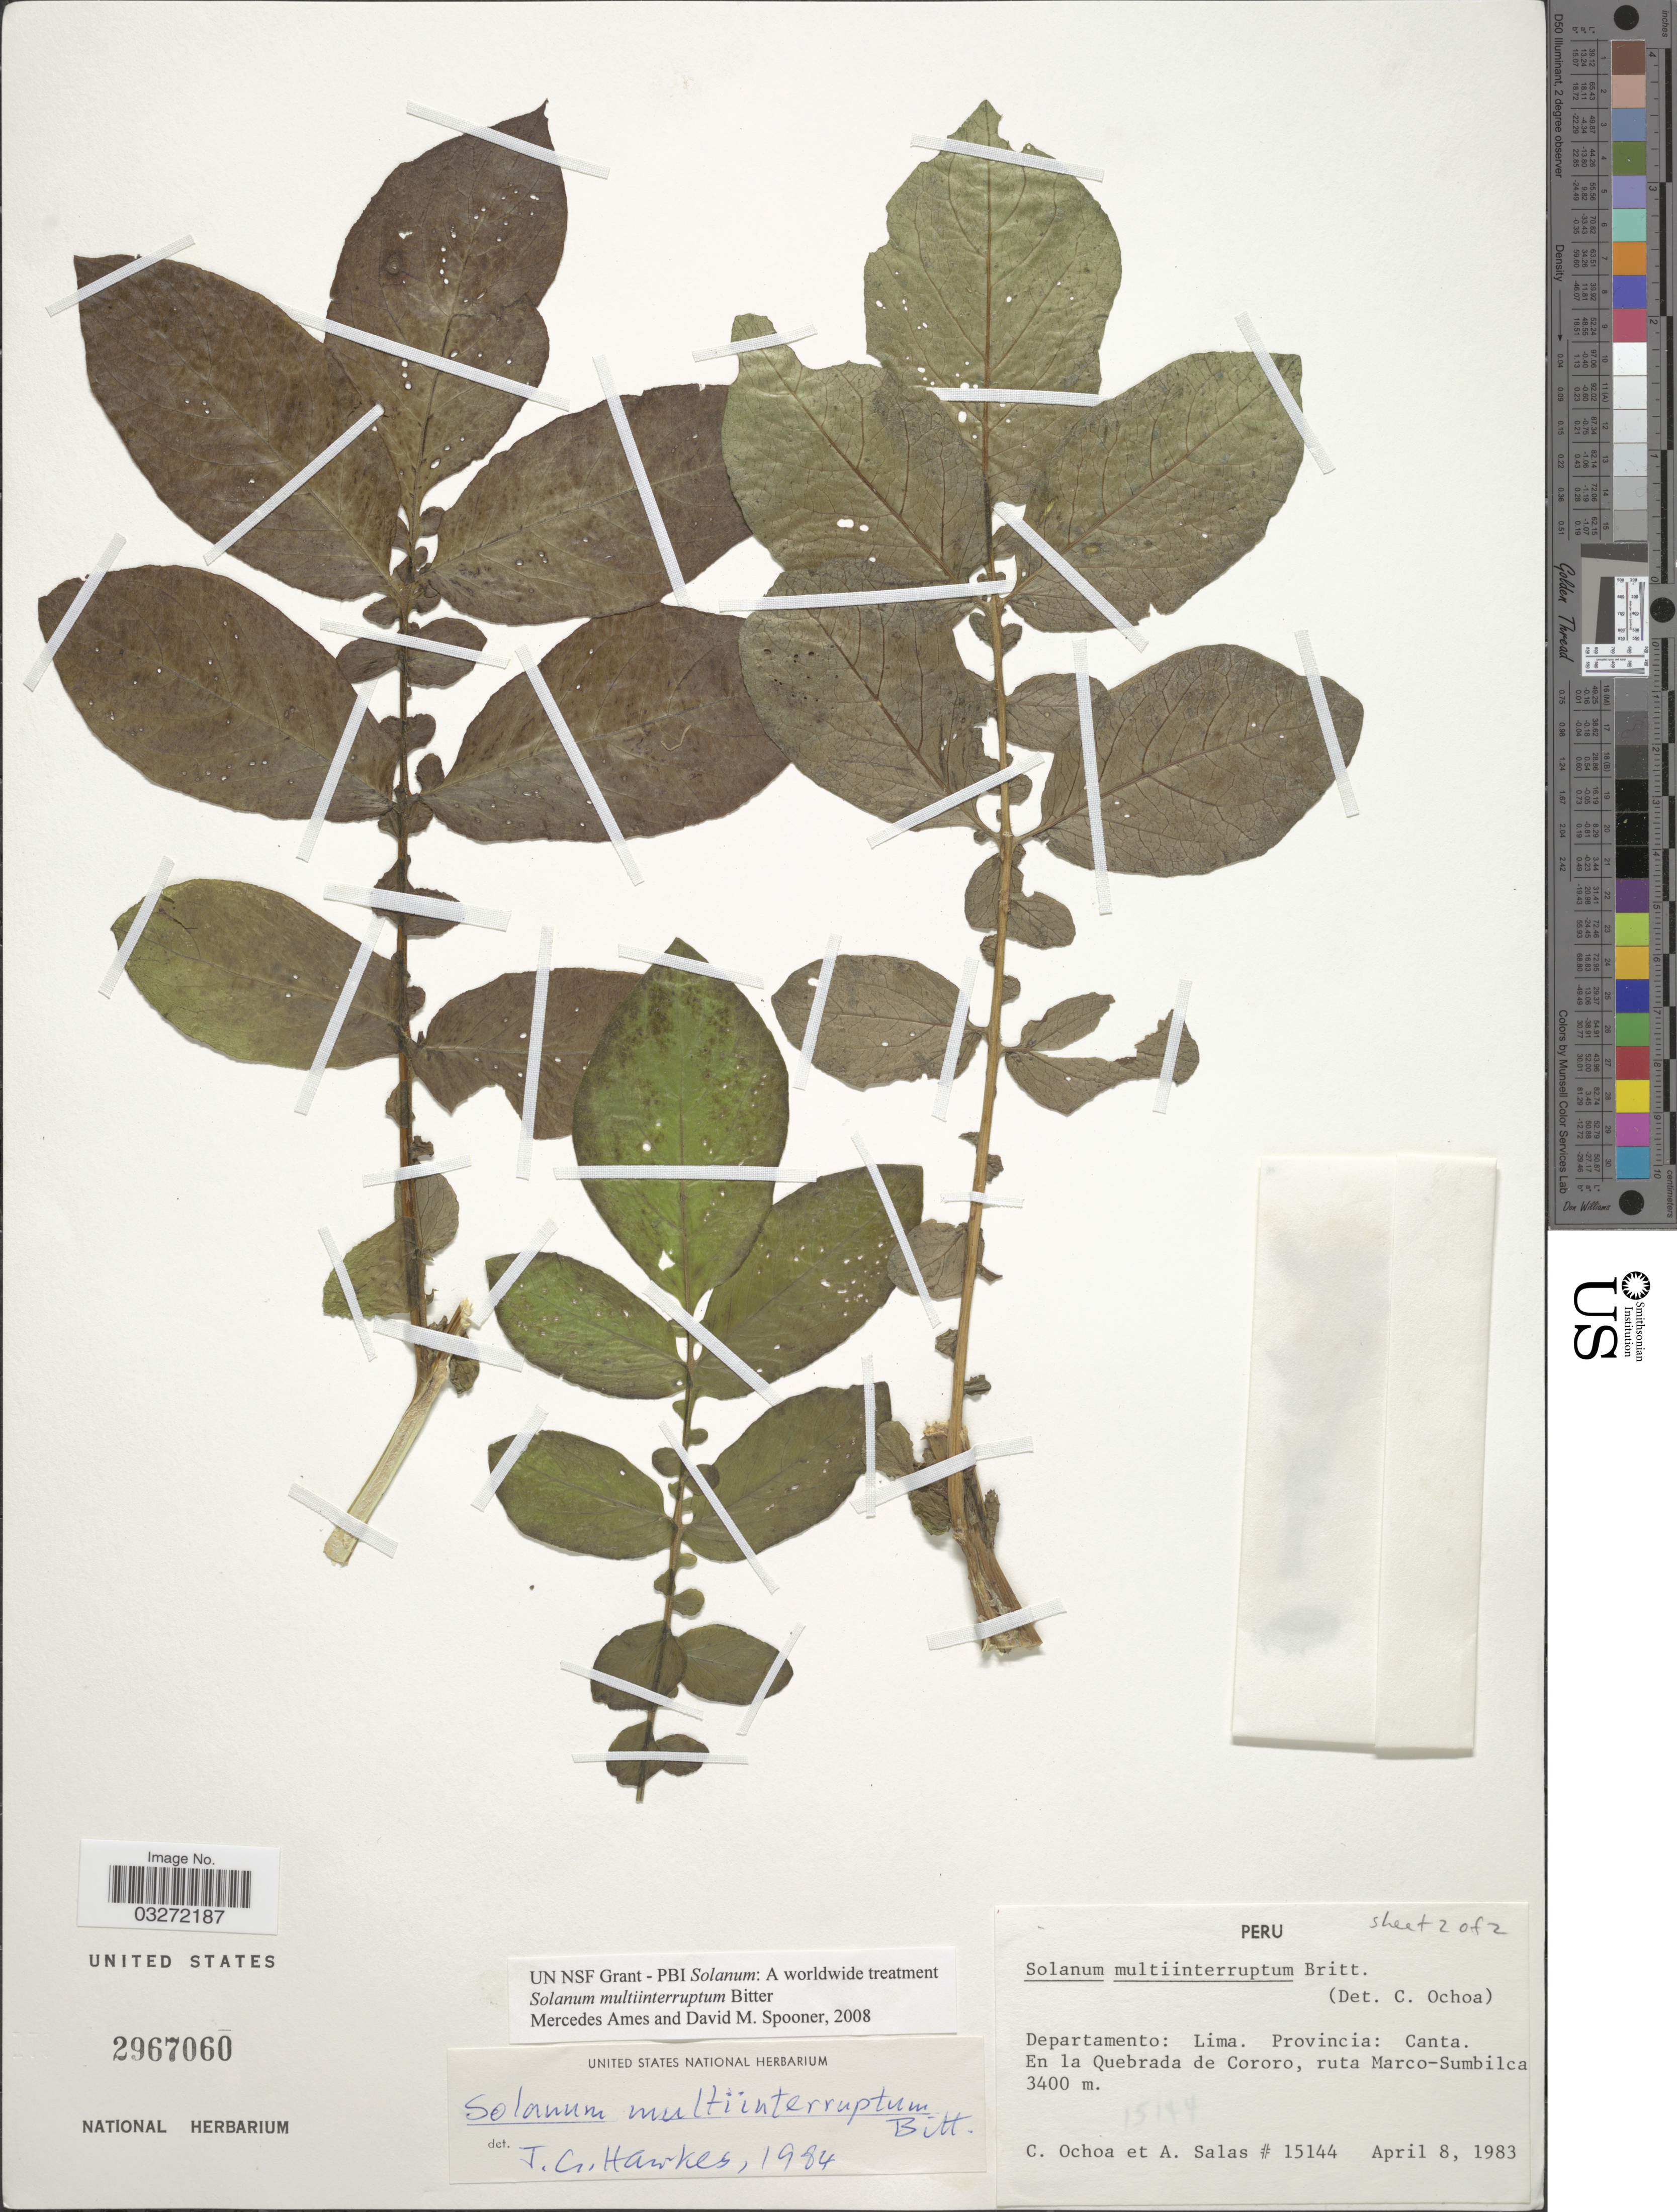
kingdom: Plantae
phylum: Tracheophyta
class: Magnoliopsida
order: Solanales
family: Solanaceae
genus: Solanum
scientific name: Solanum multiinterruptum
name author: Bitter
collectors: C. Ochoa & A. Salas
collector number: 15144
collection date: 1983-04-08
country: Peru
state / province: Lima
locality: Departamento: Lima. Provincia: Canta. En la Quebrada de Cororo, ruta Marco-Sumbilca.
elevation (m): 3400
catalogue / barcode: US 2967060